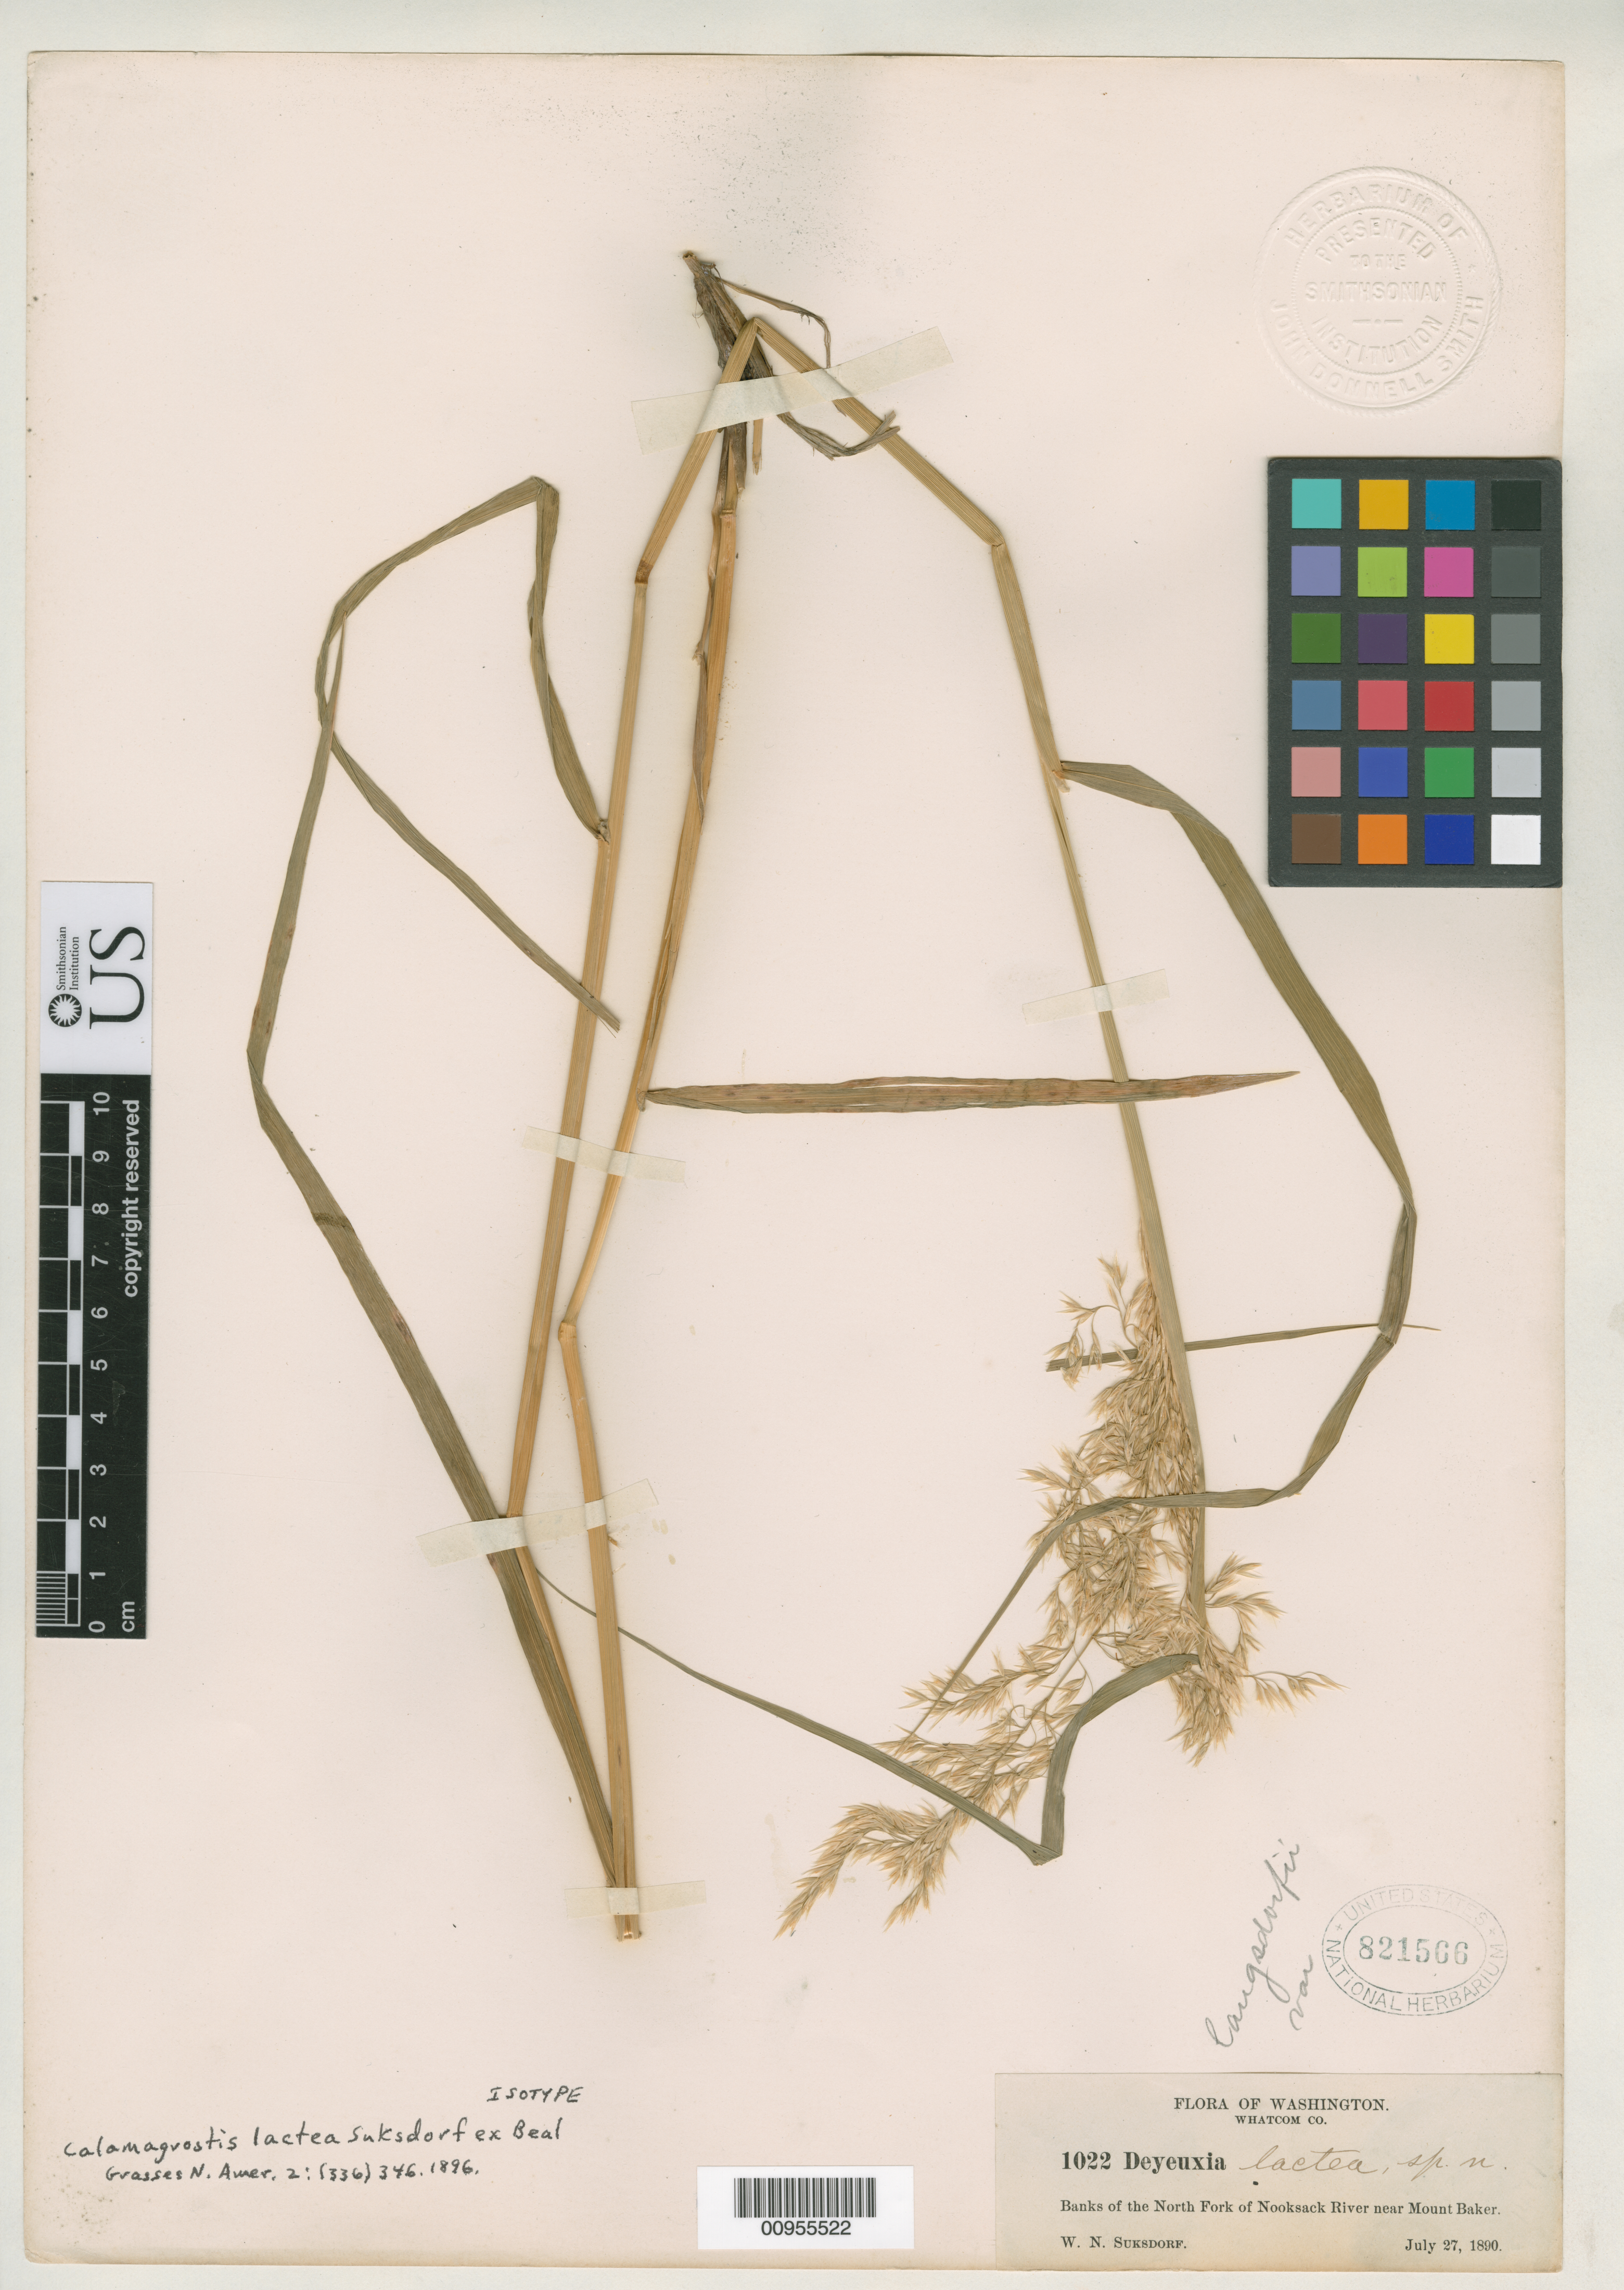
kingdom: Plantae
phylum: Tracheophyta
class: Liliopsida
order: Poales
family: Poaceae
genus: Calamagrostis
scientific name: Calamagrostis lactea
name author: W.J. Beal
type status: Isotype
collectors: W. N. Suksdorf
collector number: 1022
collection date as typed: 27 Jul 1890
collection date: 1890-07-27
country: United States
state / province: Washington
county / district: Whatcom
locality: Banks of the North Fork of Nooksack River near Mount Baker.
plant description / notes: Ex Herb. John Donnell Smith.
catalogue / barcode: US 821566